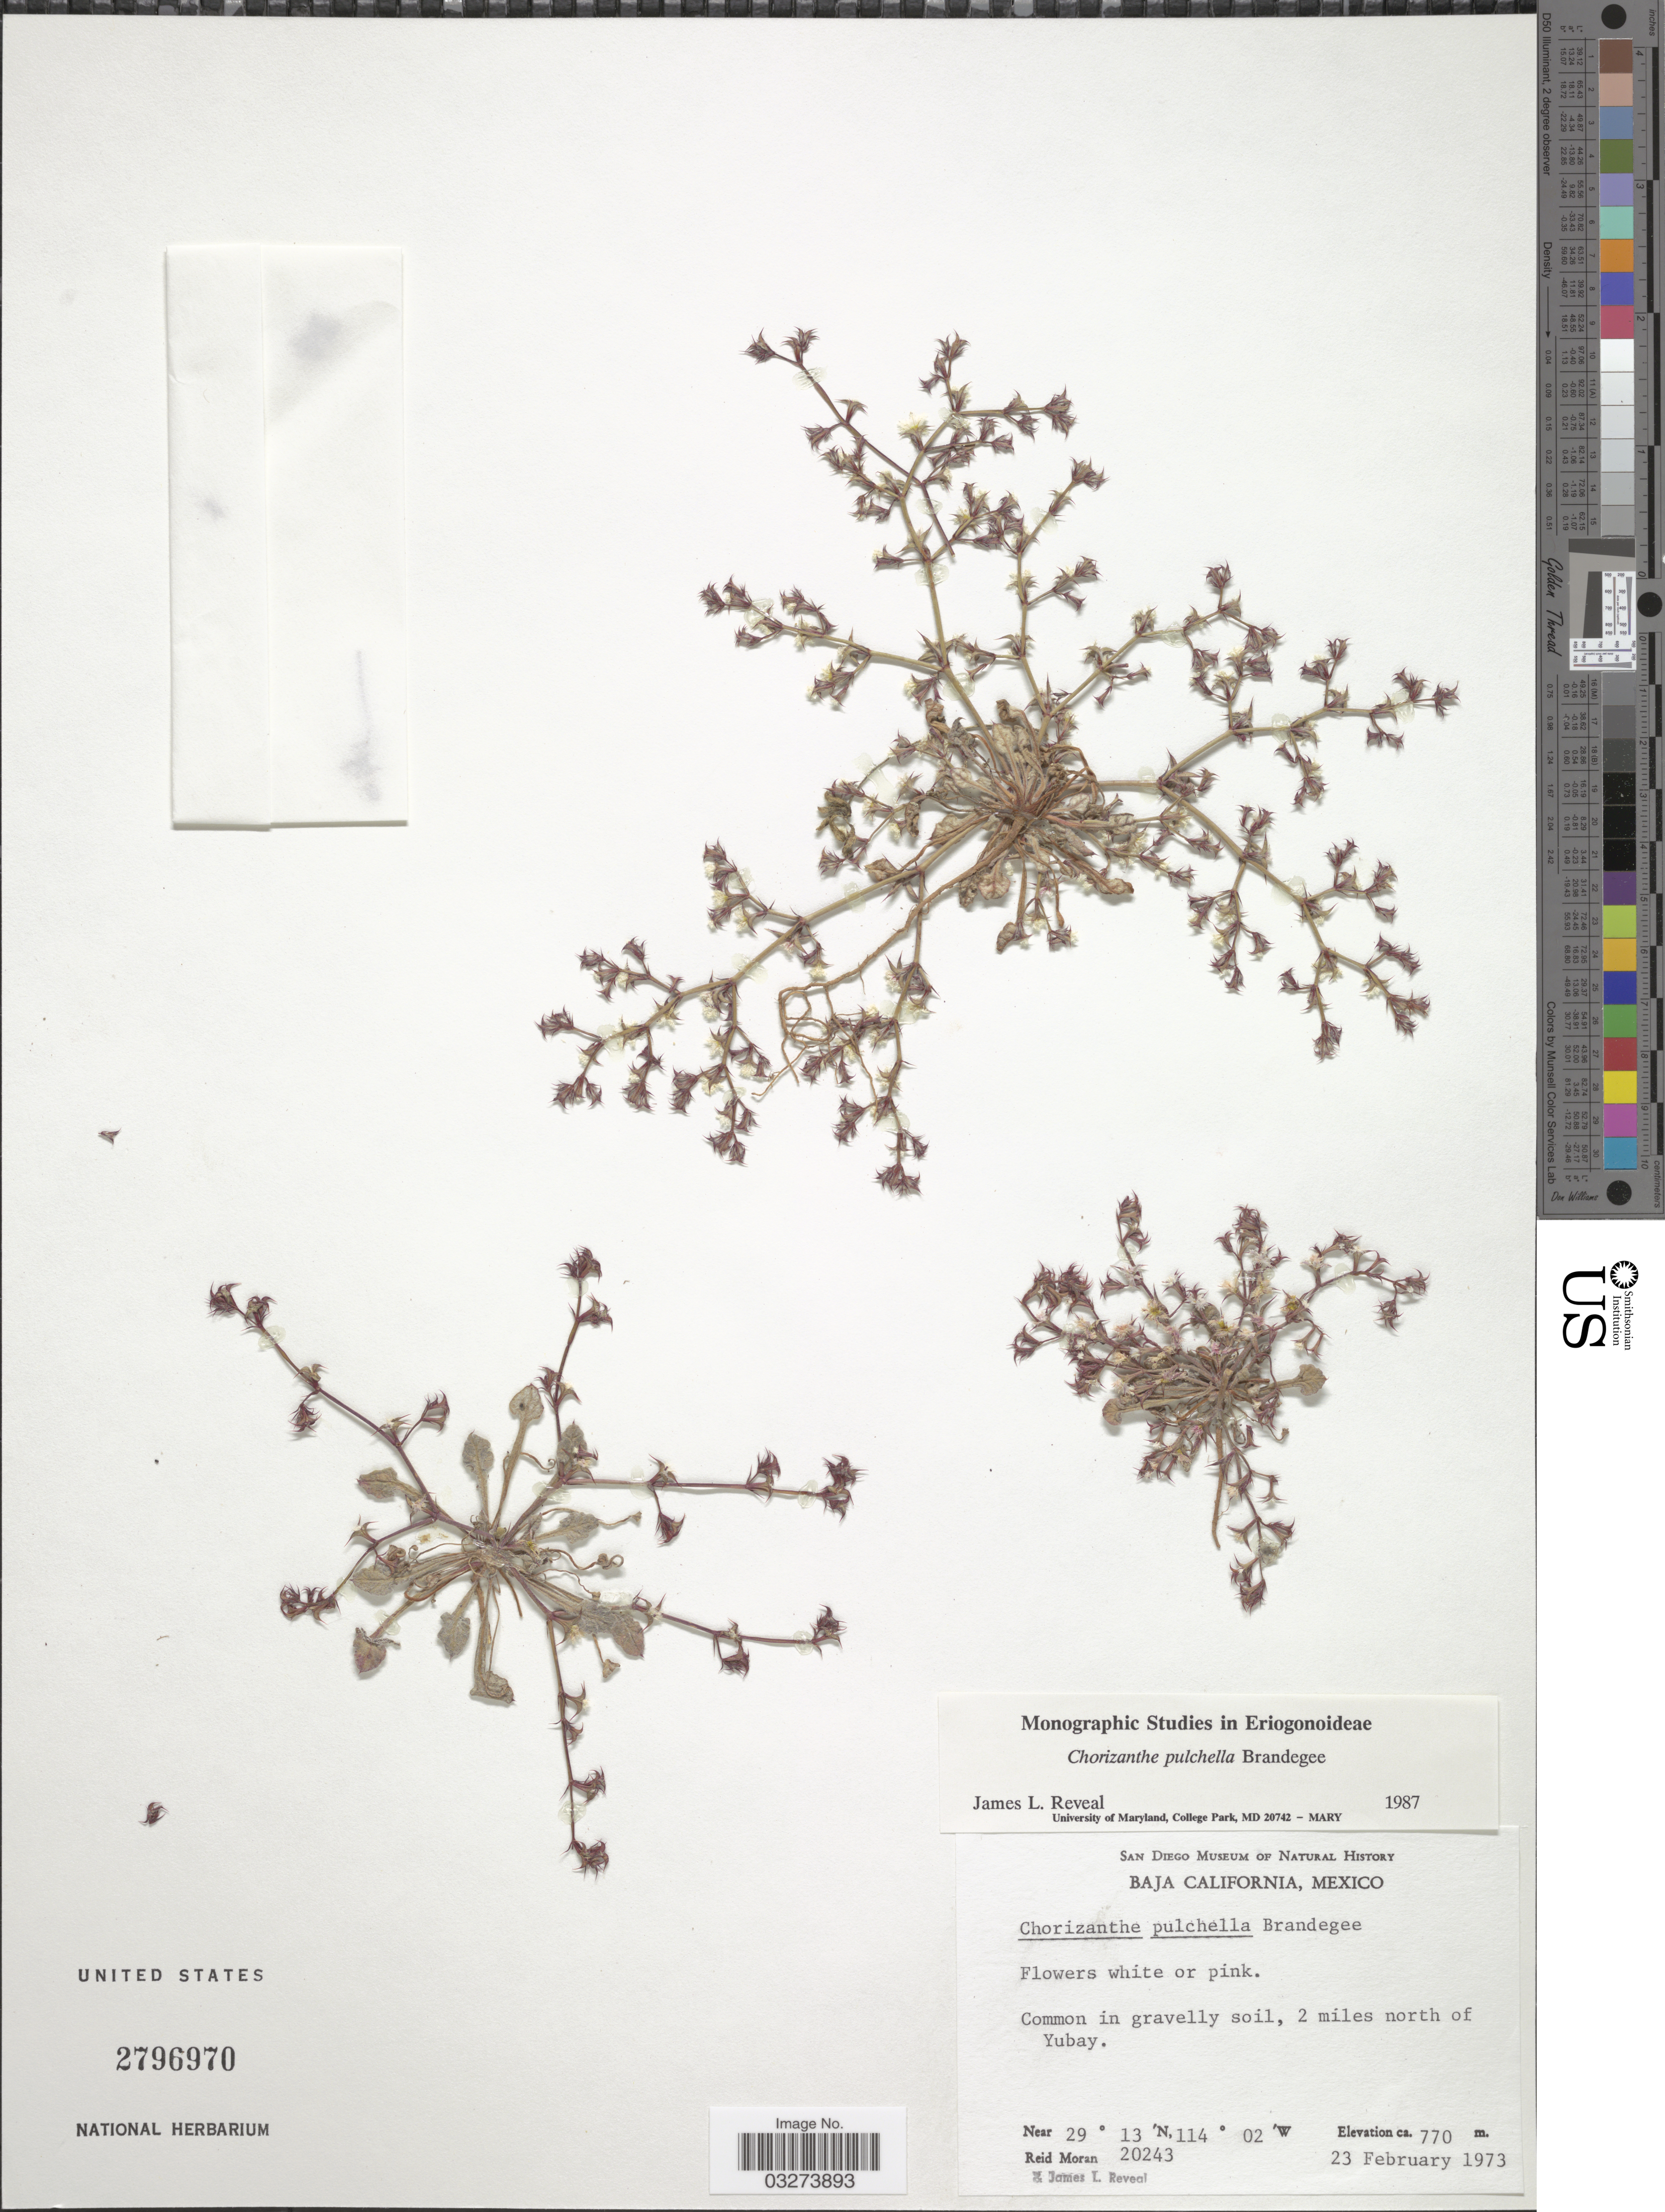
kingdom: Plantae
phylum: Tracheophyta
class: Magnoliopsida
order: Caryophyllales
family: Polygonaceae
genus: Chorizanthe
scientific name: Chorizanthe pulchella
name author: Brandegee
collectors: R. Moran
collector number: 20243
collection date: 1973-02-23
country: Mexico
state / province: Baja California Norte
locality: Common in gravelly soil, 2 miles north of Yubay.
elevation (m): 770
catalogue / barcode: US 2796970